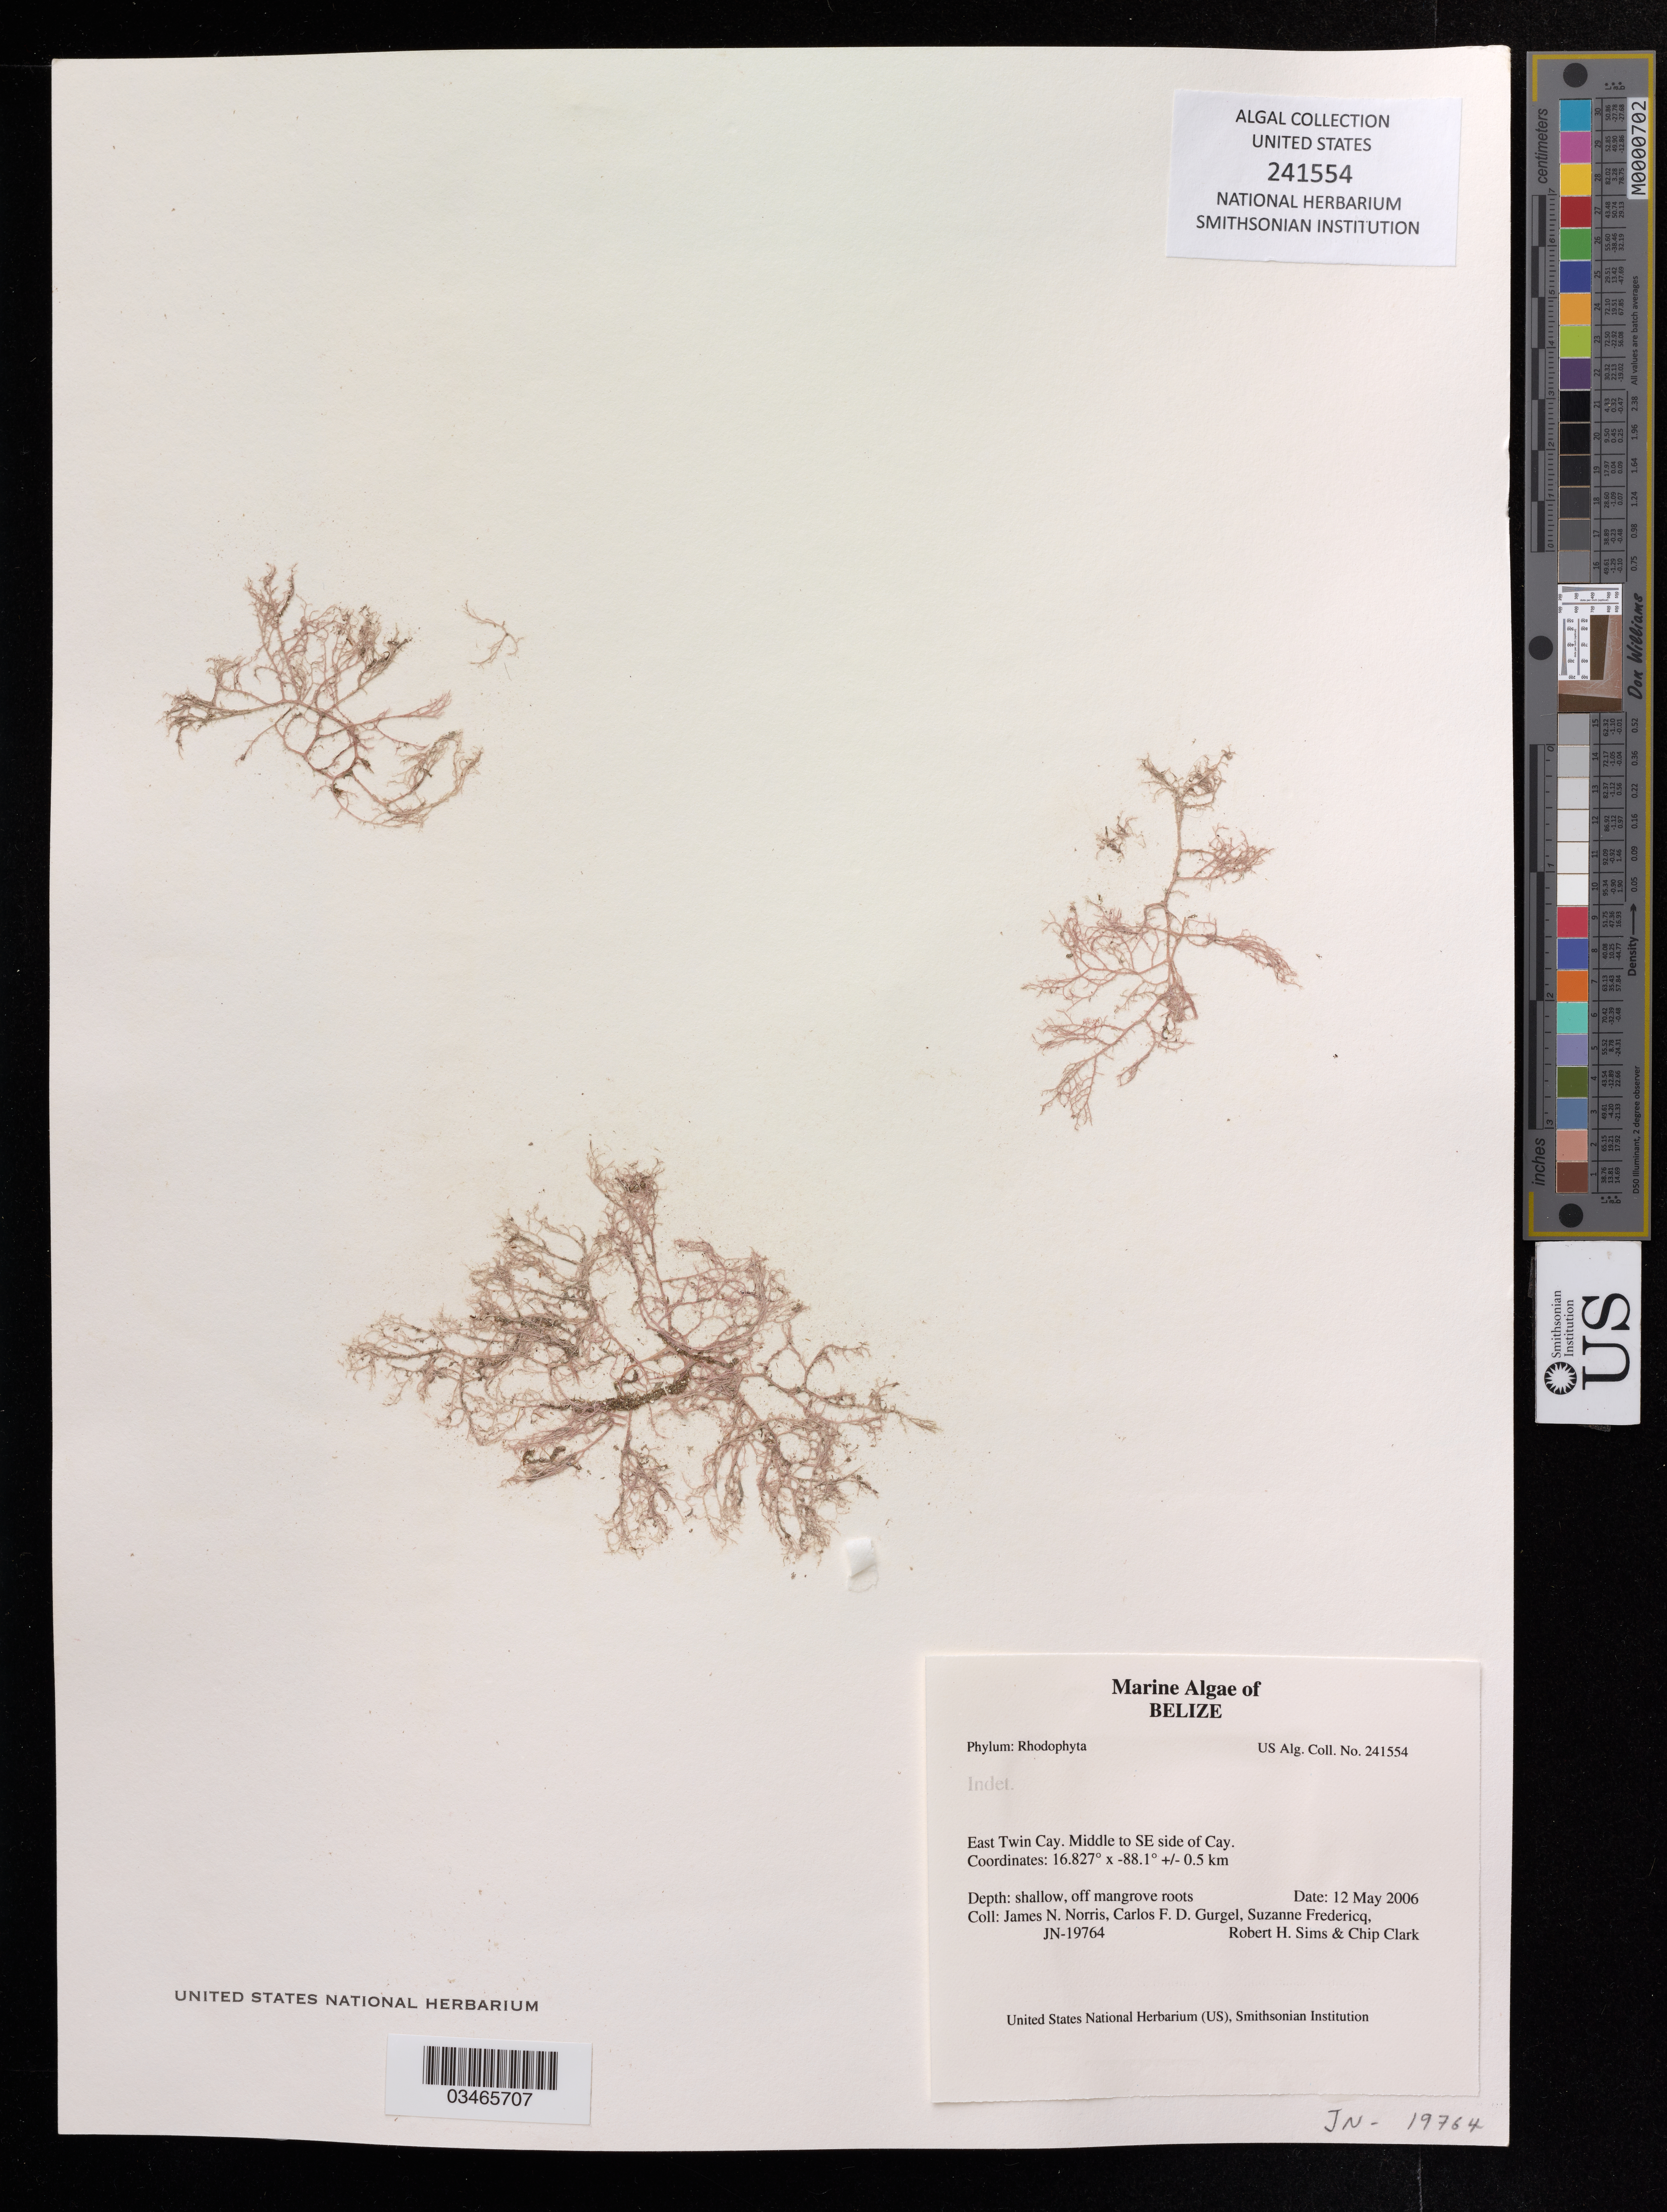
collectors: J. Norris, C. Gurgel, S. Fredericq & R. H. Sims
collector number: JN-19764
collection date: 2006-05-12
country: Belize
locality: Twin Cay, Middle to SE side of Cay.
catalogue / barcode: US 241554